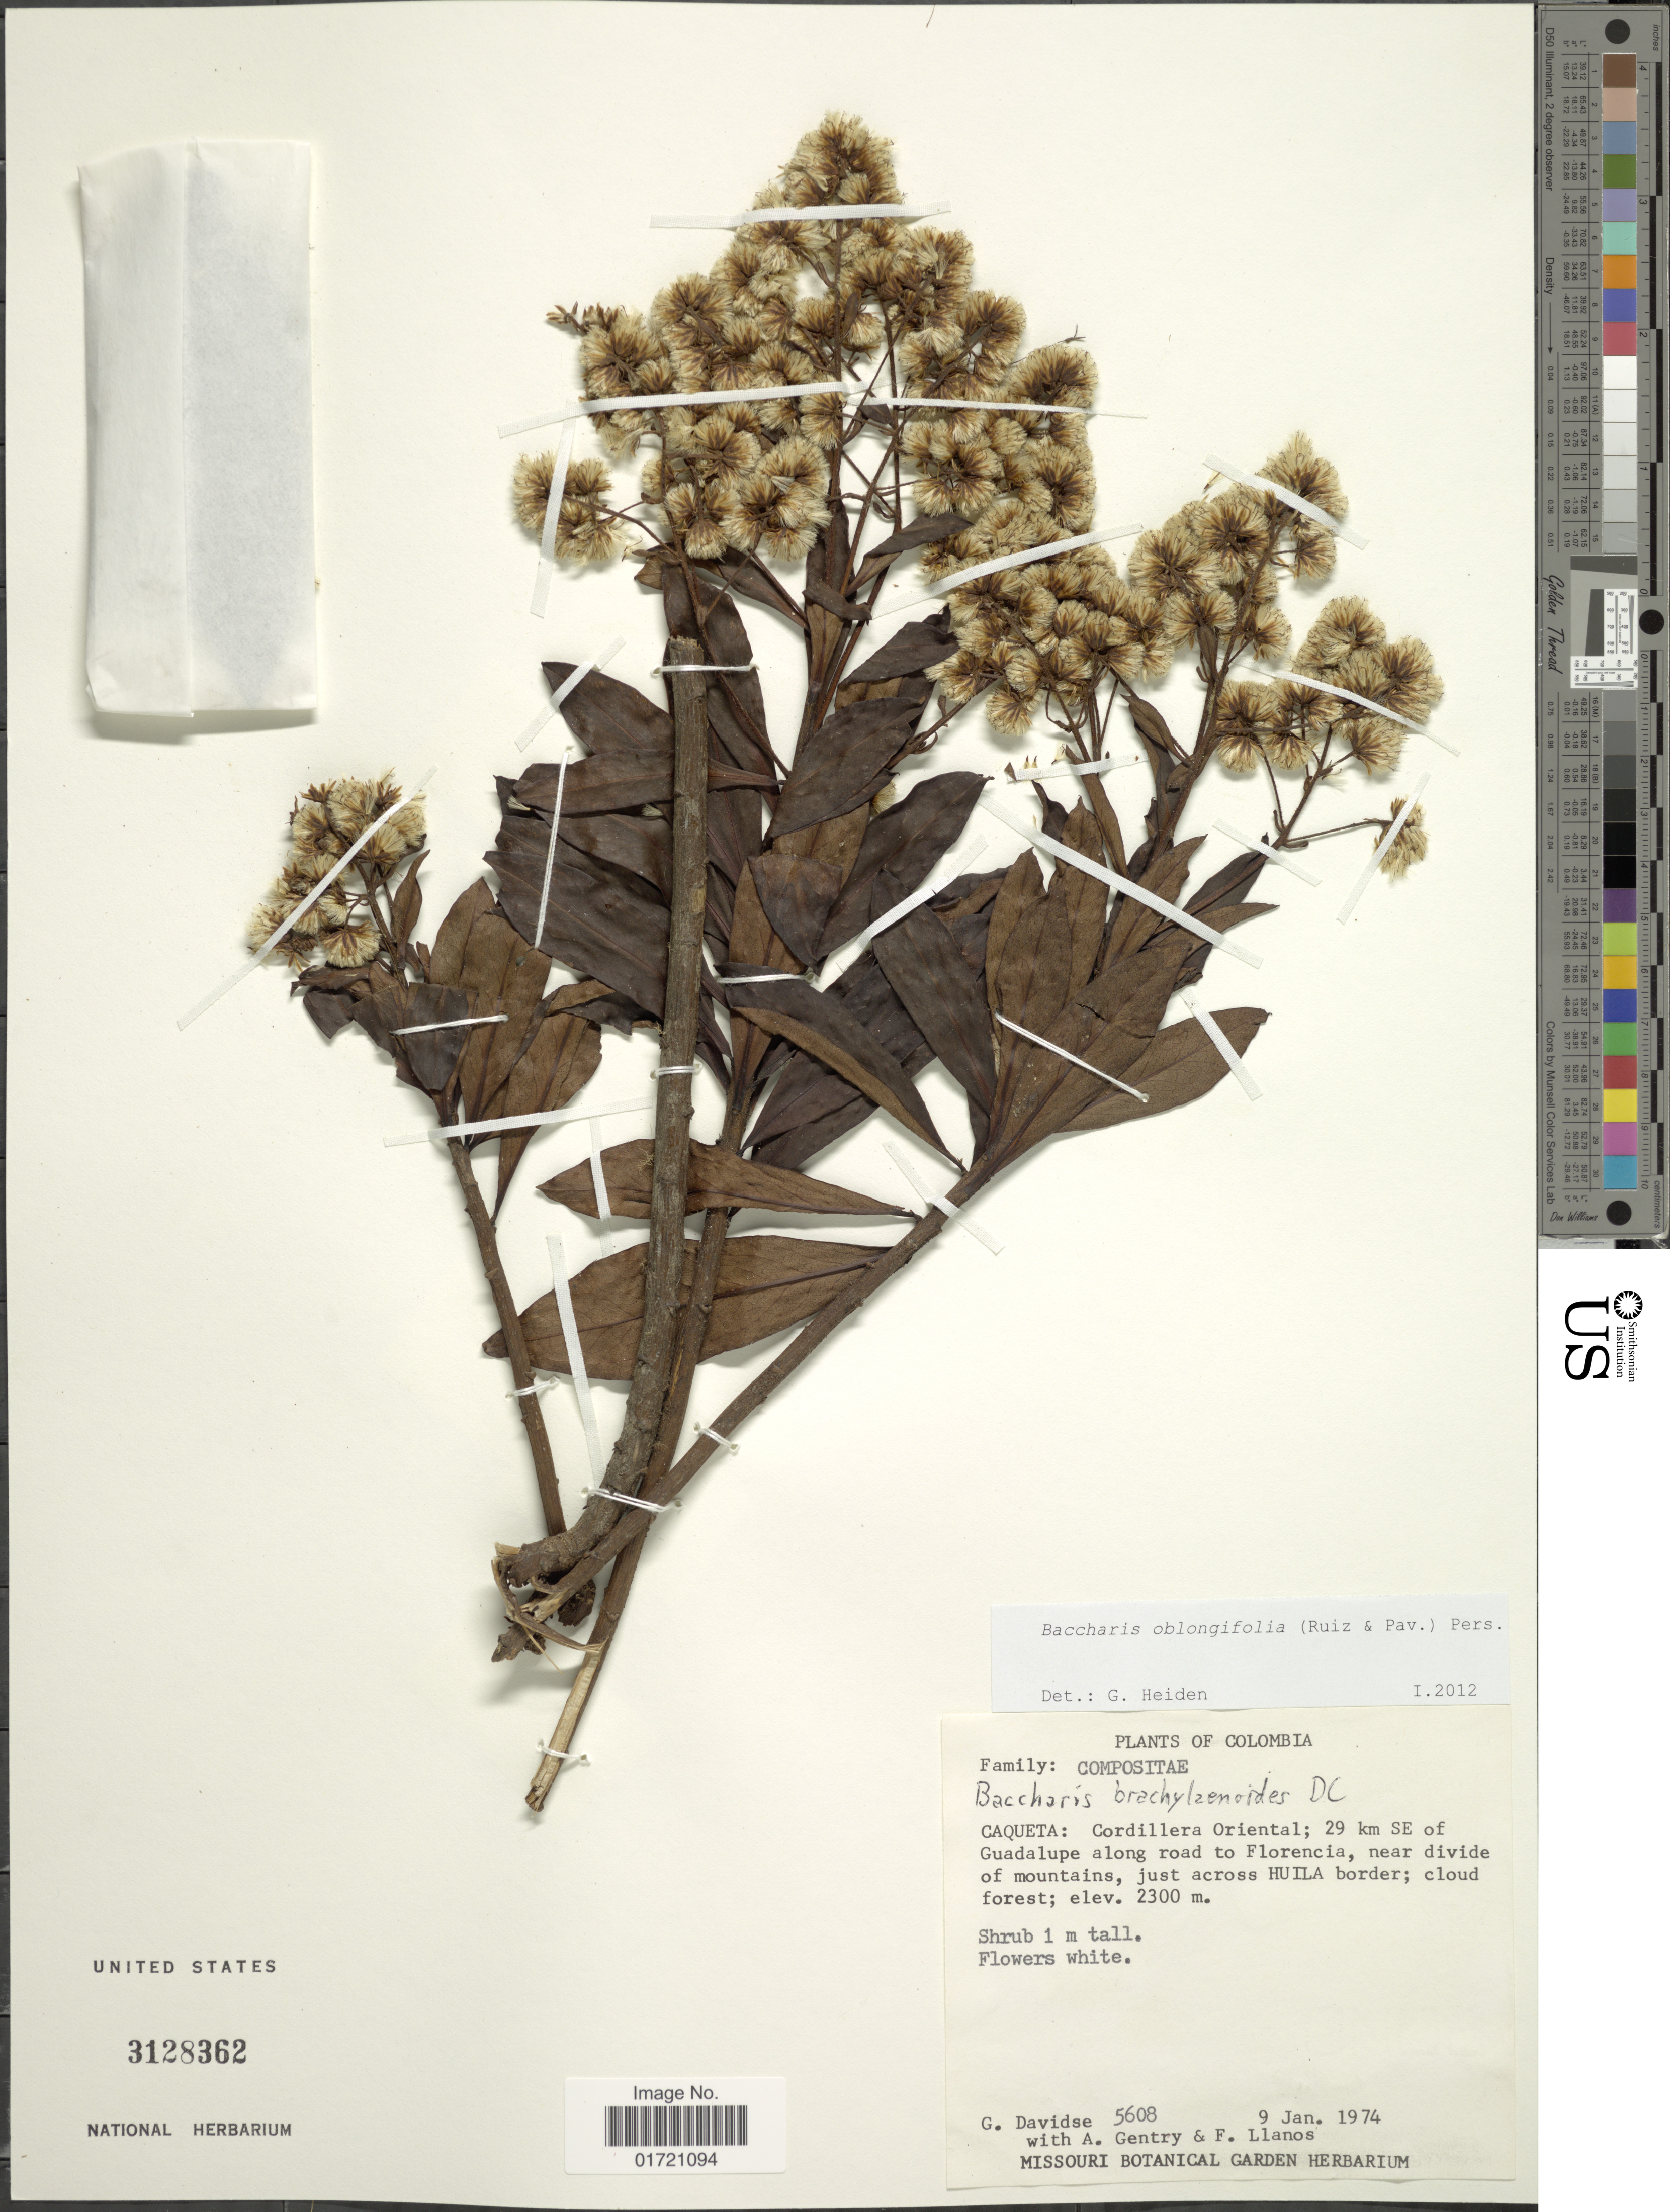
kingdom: Plantae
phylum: Tracheophyta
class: Magnoliopsida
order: Asterales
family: Asteraceae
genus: Baccharis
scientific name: Baccharis oblongifolia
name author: (Ruiz & Pav.) Pers.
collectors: G. Davidse, A. H. Gentry & F. Llanos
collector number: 5608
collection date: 1974-01-09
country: Colombia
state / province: Caquetá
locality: Caqueta: Cordillera Oriental; 29 km SE of Guadalupe along road to Florencia, near divide of mountains, just across HUILA border.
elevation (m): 2300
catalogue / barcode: US 3128362